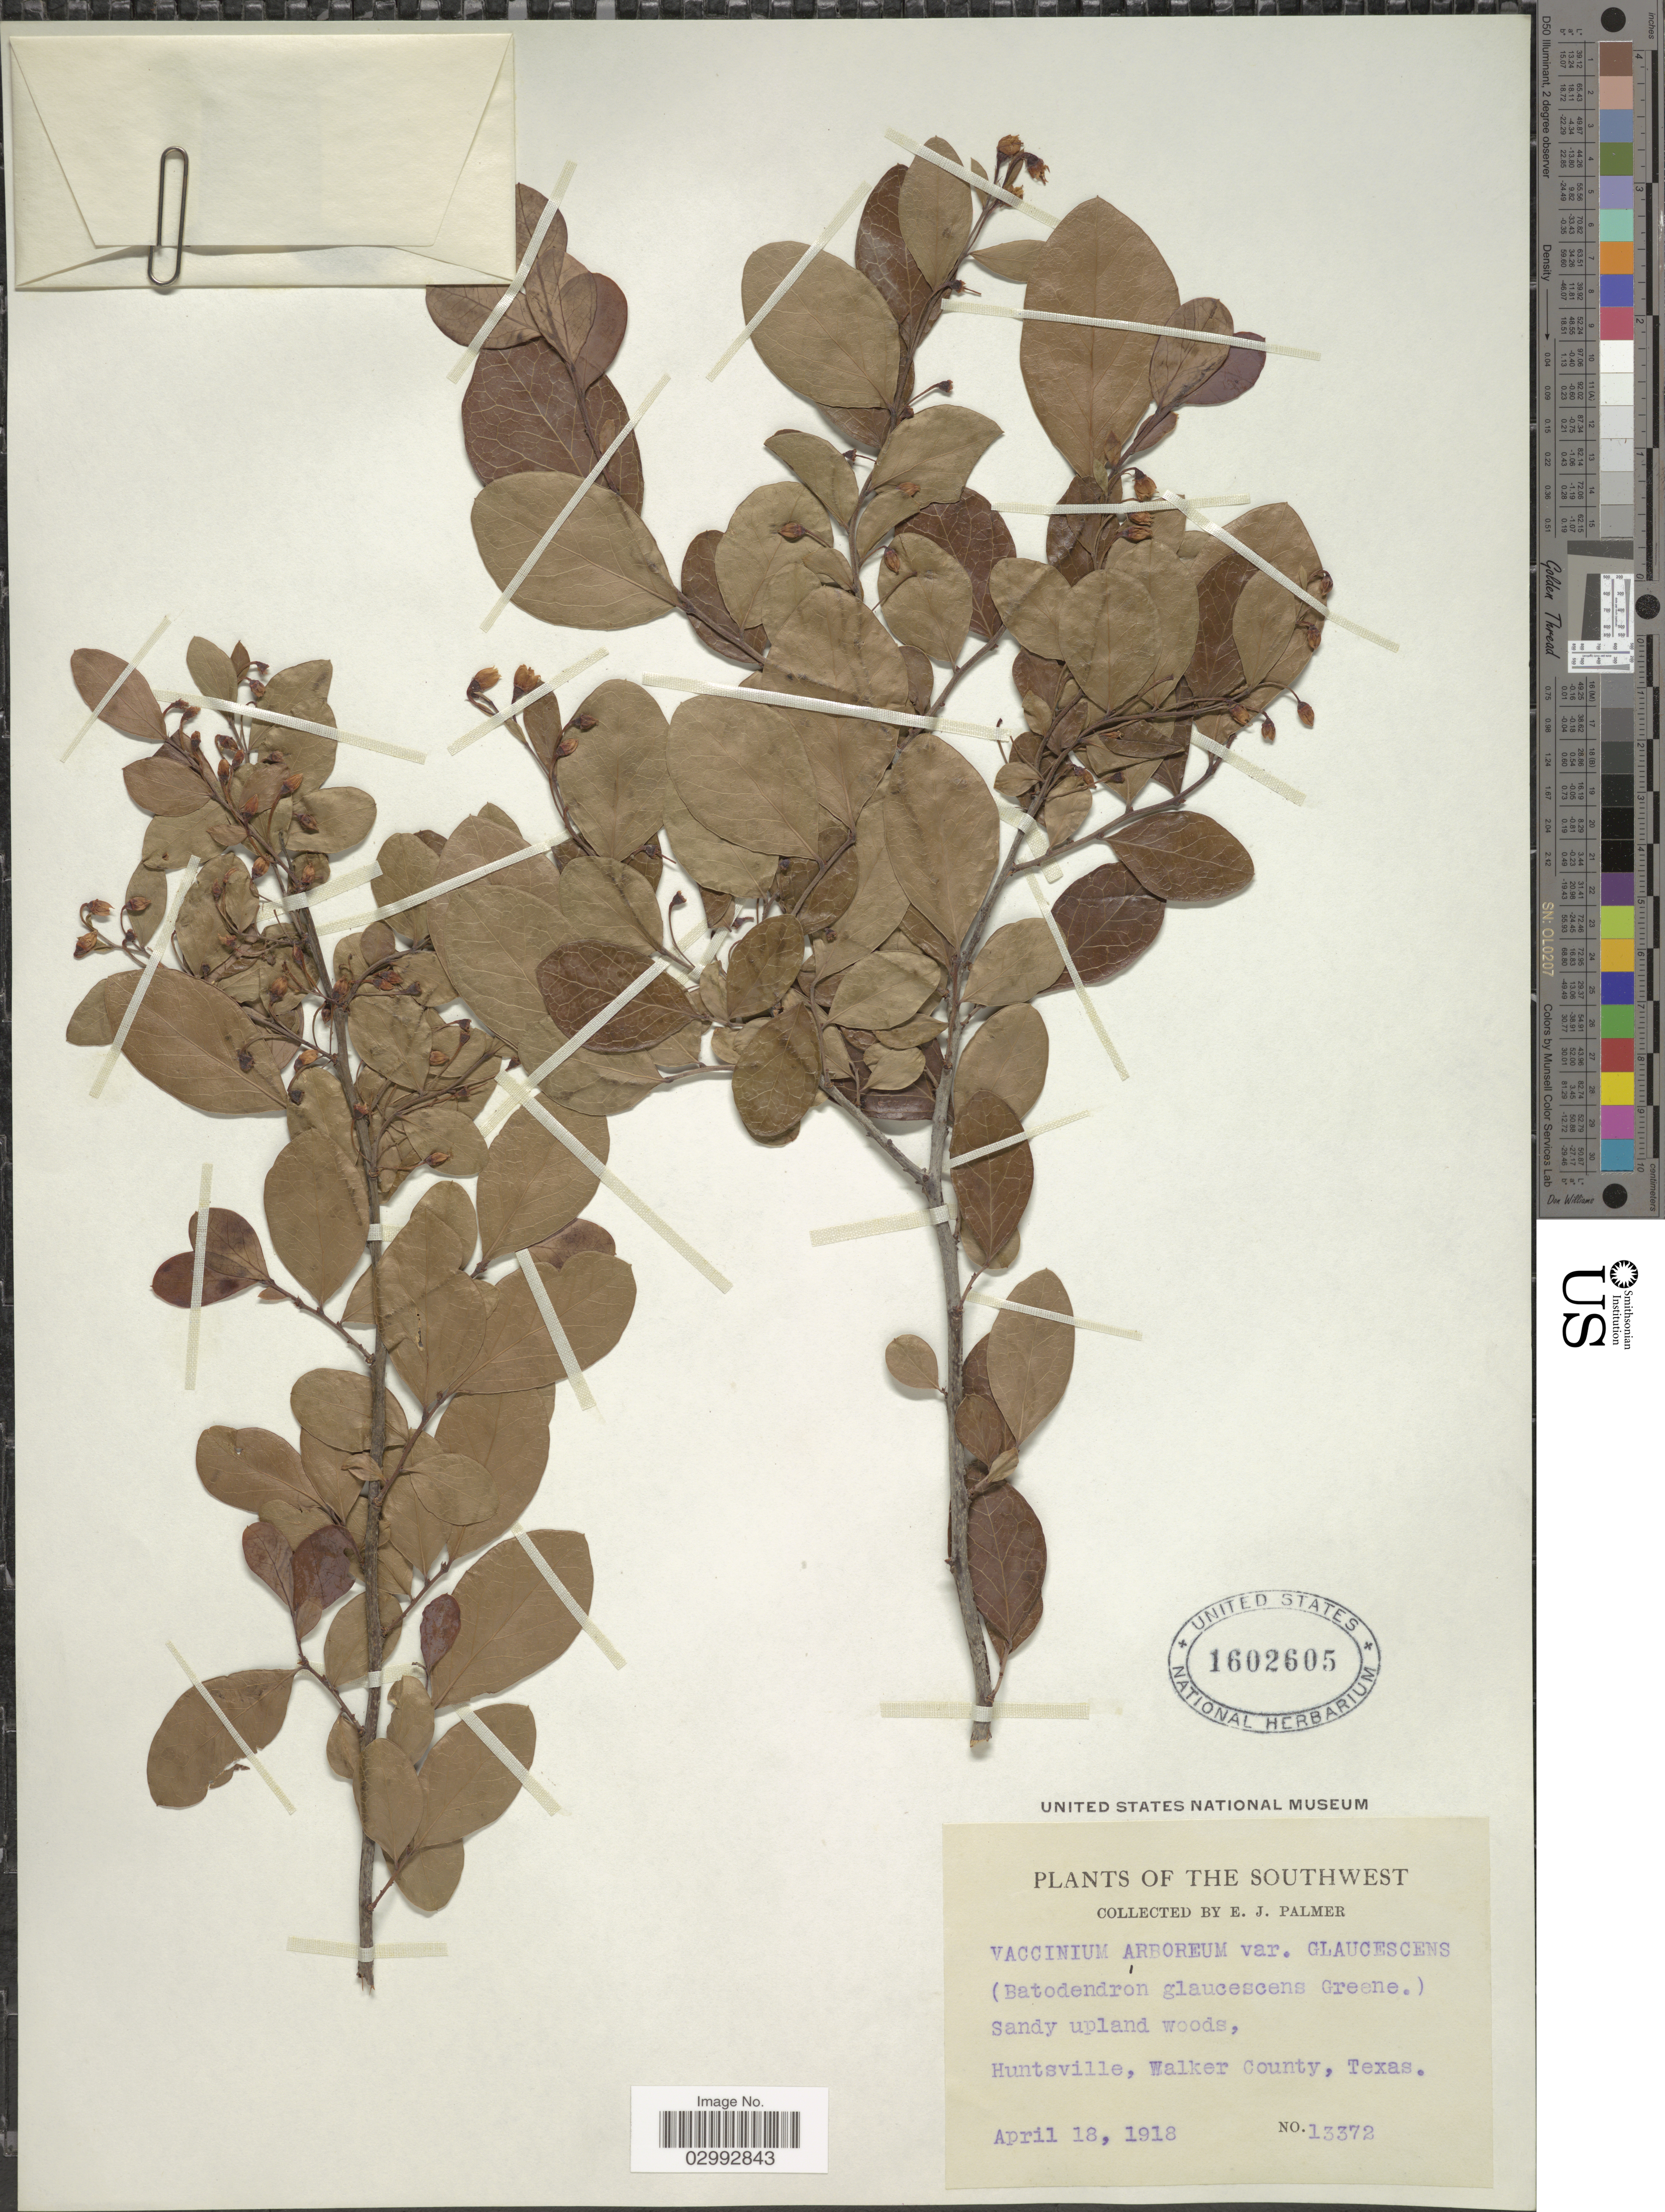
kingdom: Plantae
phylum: Tracheophyta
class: Magnoliopsida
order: Ericales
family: Ericaceae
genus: Batodendron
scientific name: Batodendron arboreum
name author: Nutt.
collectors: E. J. Palmer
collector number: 13372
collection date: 1918-04-18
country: United States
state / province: Texas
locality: Southwest. Sandy upland woods, Huntsville, Walker County.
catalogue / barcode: US 1602605